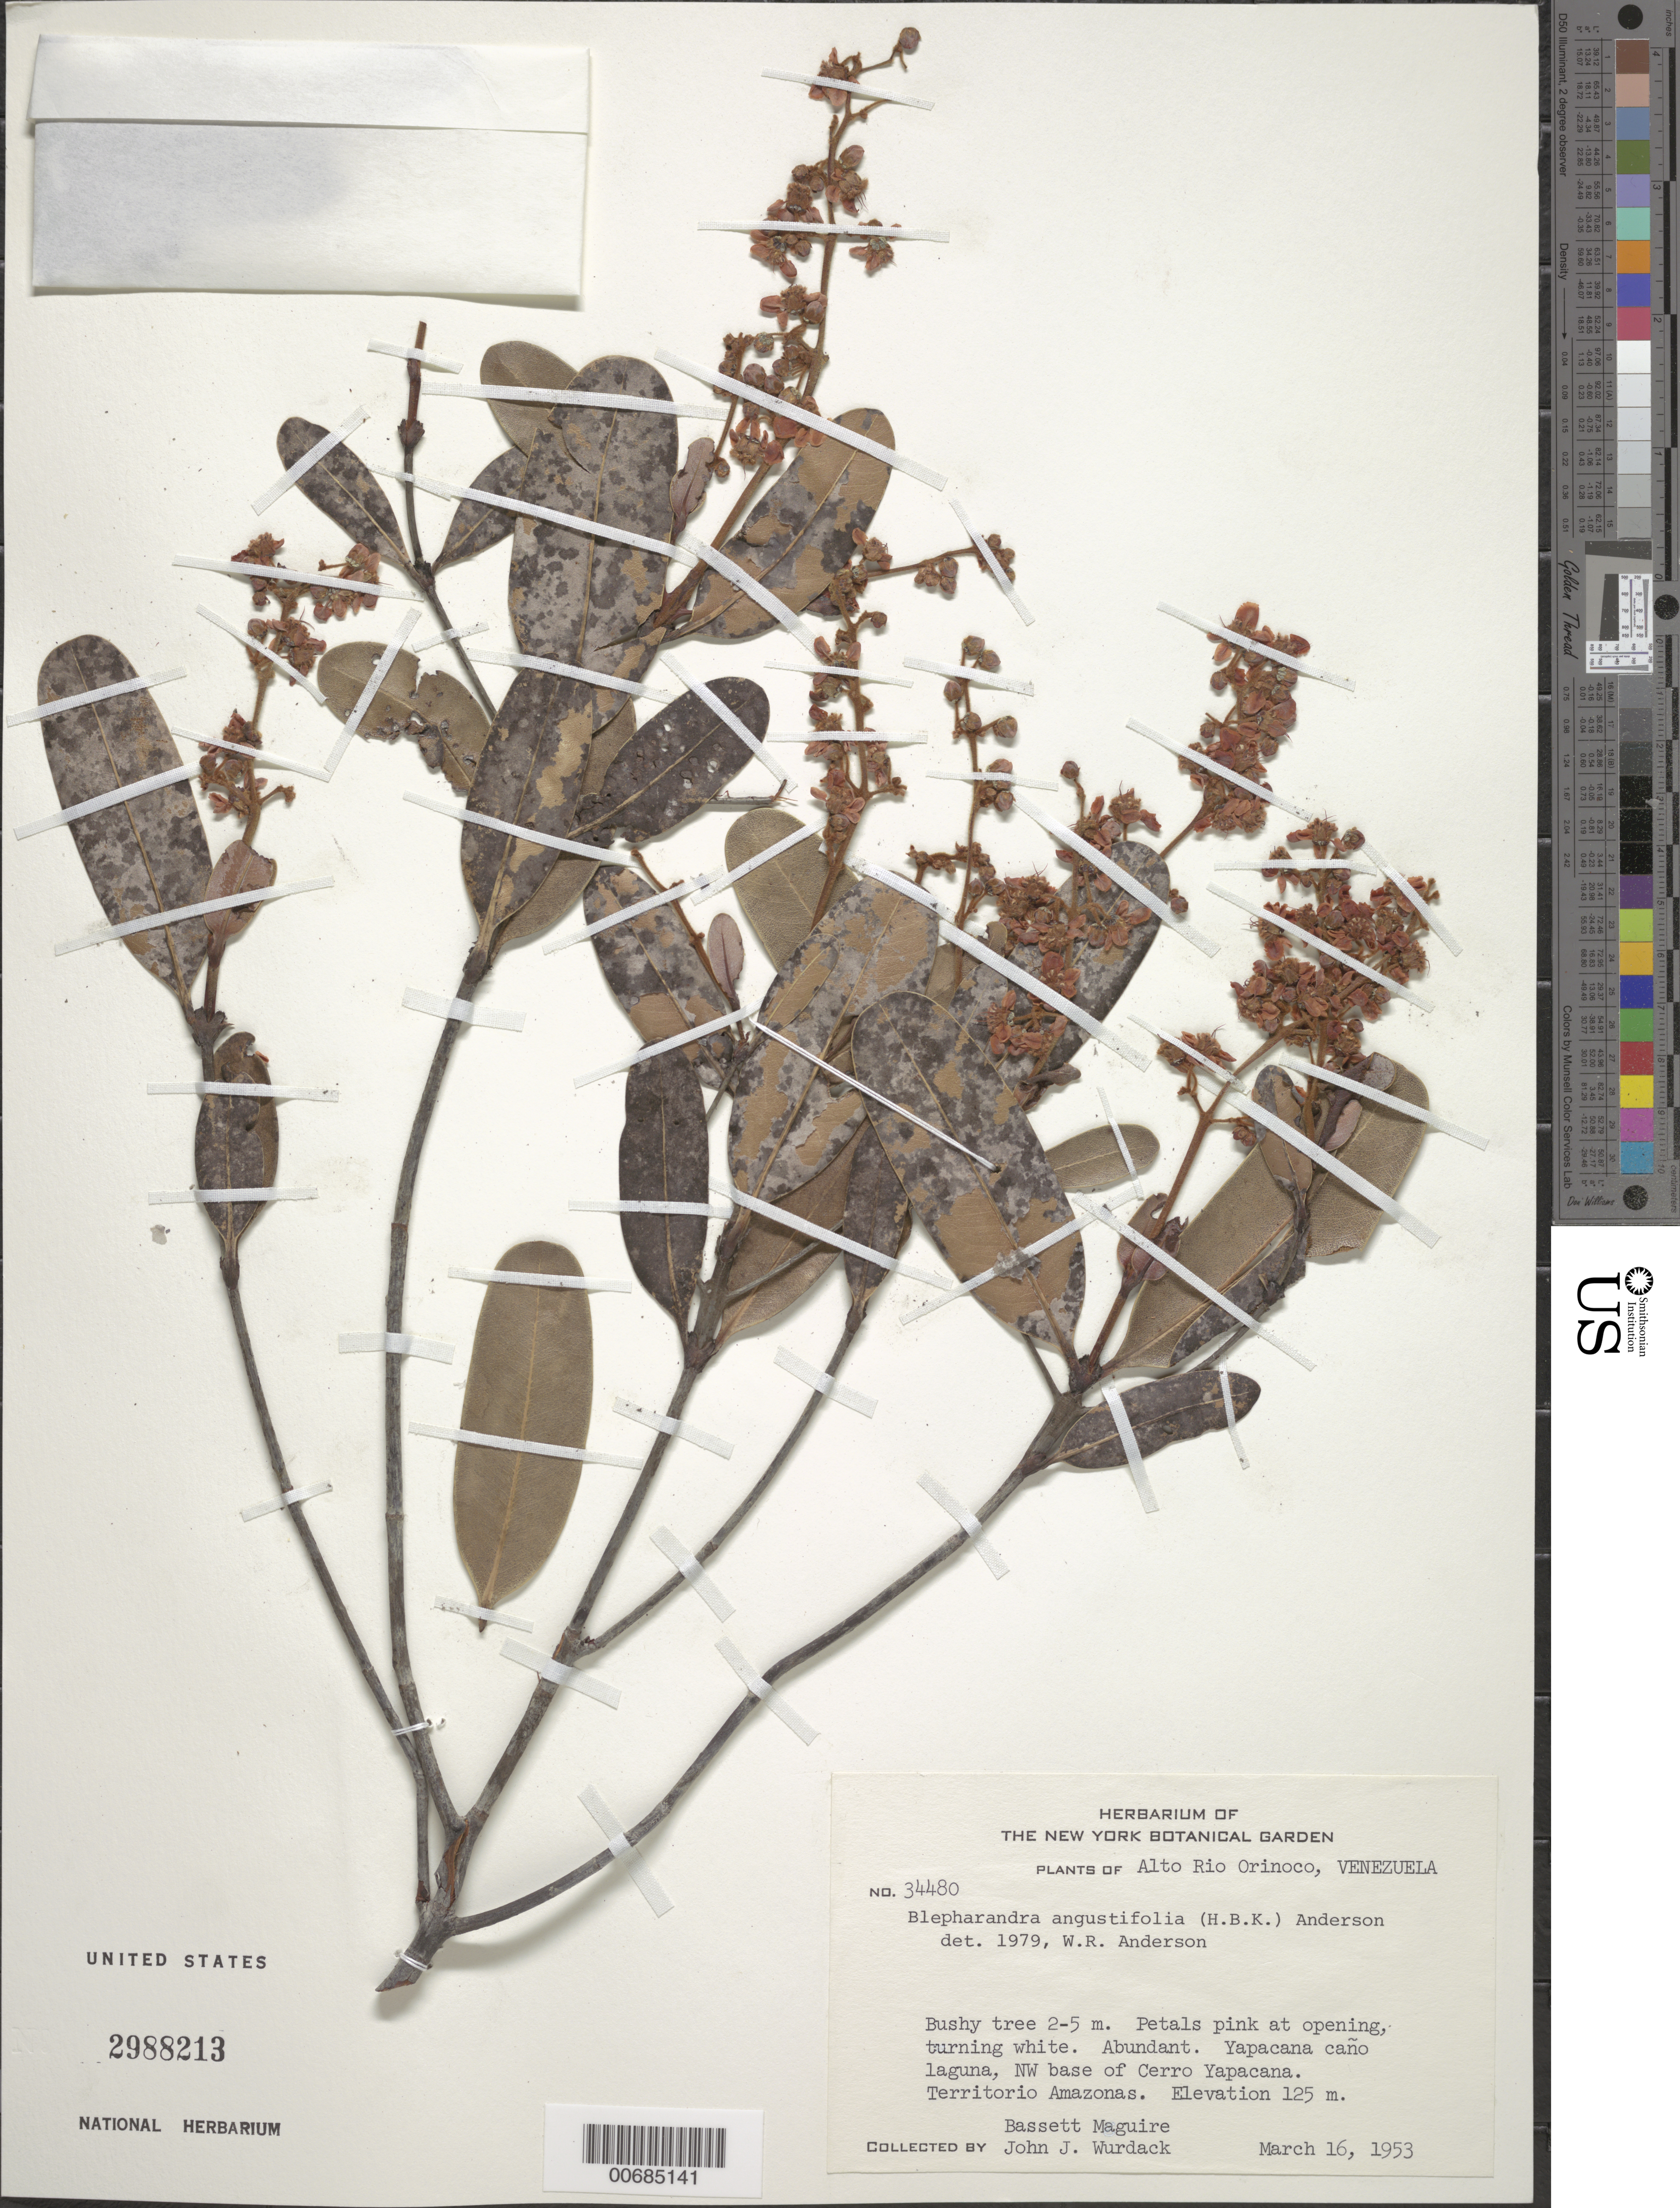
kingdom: Plantae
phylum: Tracheophyta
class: Magnoliopsida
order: Malpighiales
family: Malpighiaceae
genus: Blepharandra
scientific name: Blepharandra angustifolia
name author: (Kunth) W.R. Anderson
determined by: Anderson, W. R., (MICH), University of Michigan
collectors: B. Maguire & C. K. Maguire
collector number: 34480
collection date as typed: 16-Mar-53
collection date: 1953-03-16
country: Venezuela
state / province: Amazonas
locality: Alto Río Orinoco, Cerro Yapacána, Caño Yapacána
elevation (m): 125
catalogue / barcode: US 2988213